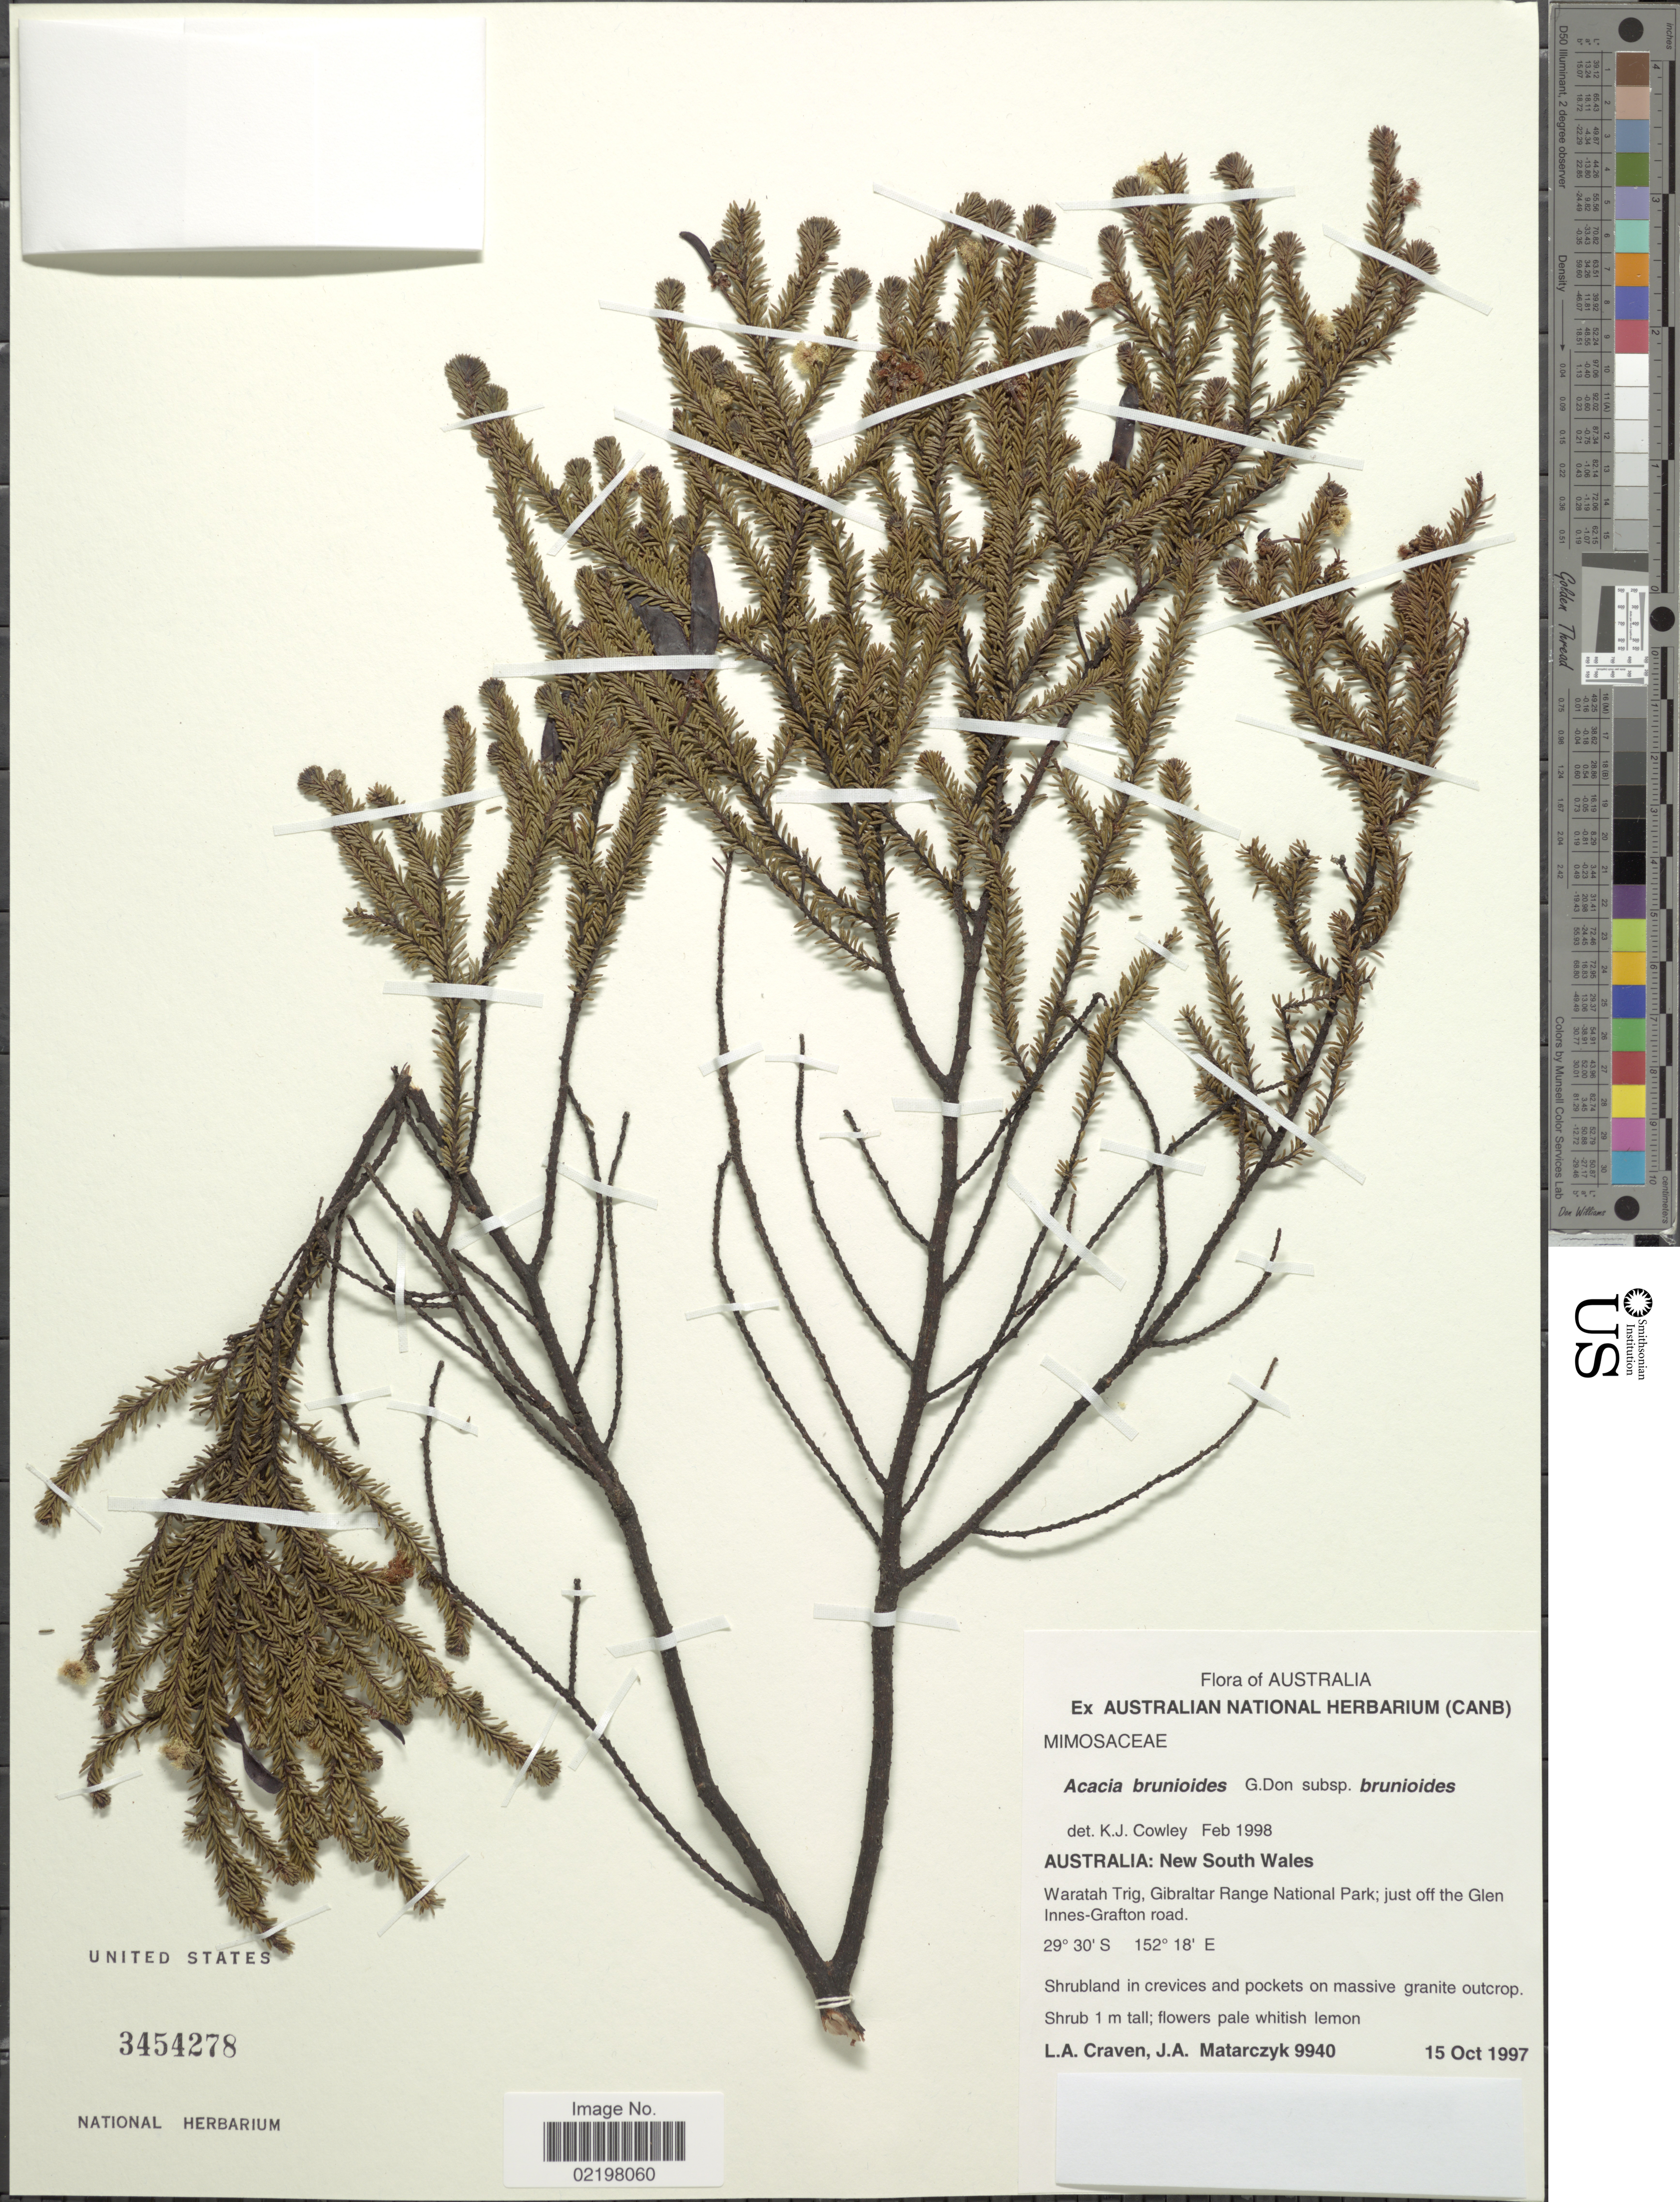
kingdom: Plantae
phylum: Tracheophyta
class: Magnoliopsida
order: Fabales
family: Fabaceae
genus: Acacia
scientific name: Acacia brunioides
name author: G. Don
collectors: L. A. Craven & J. Matarczyk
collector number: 9940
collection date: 1997-10-15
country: Australia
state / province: New South Wales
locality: Australia: New South Wales, Waratah Trig, Gibraltar Range National Park, just off the Glen Innes-Grafton road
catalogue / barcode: US 3454278